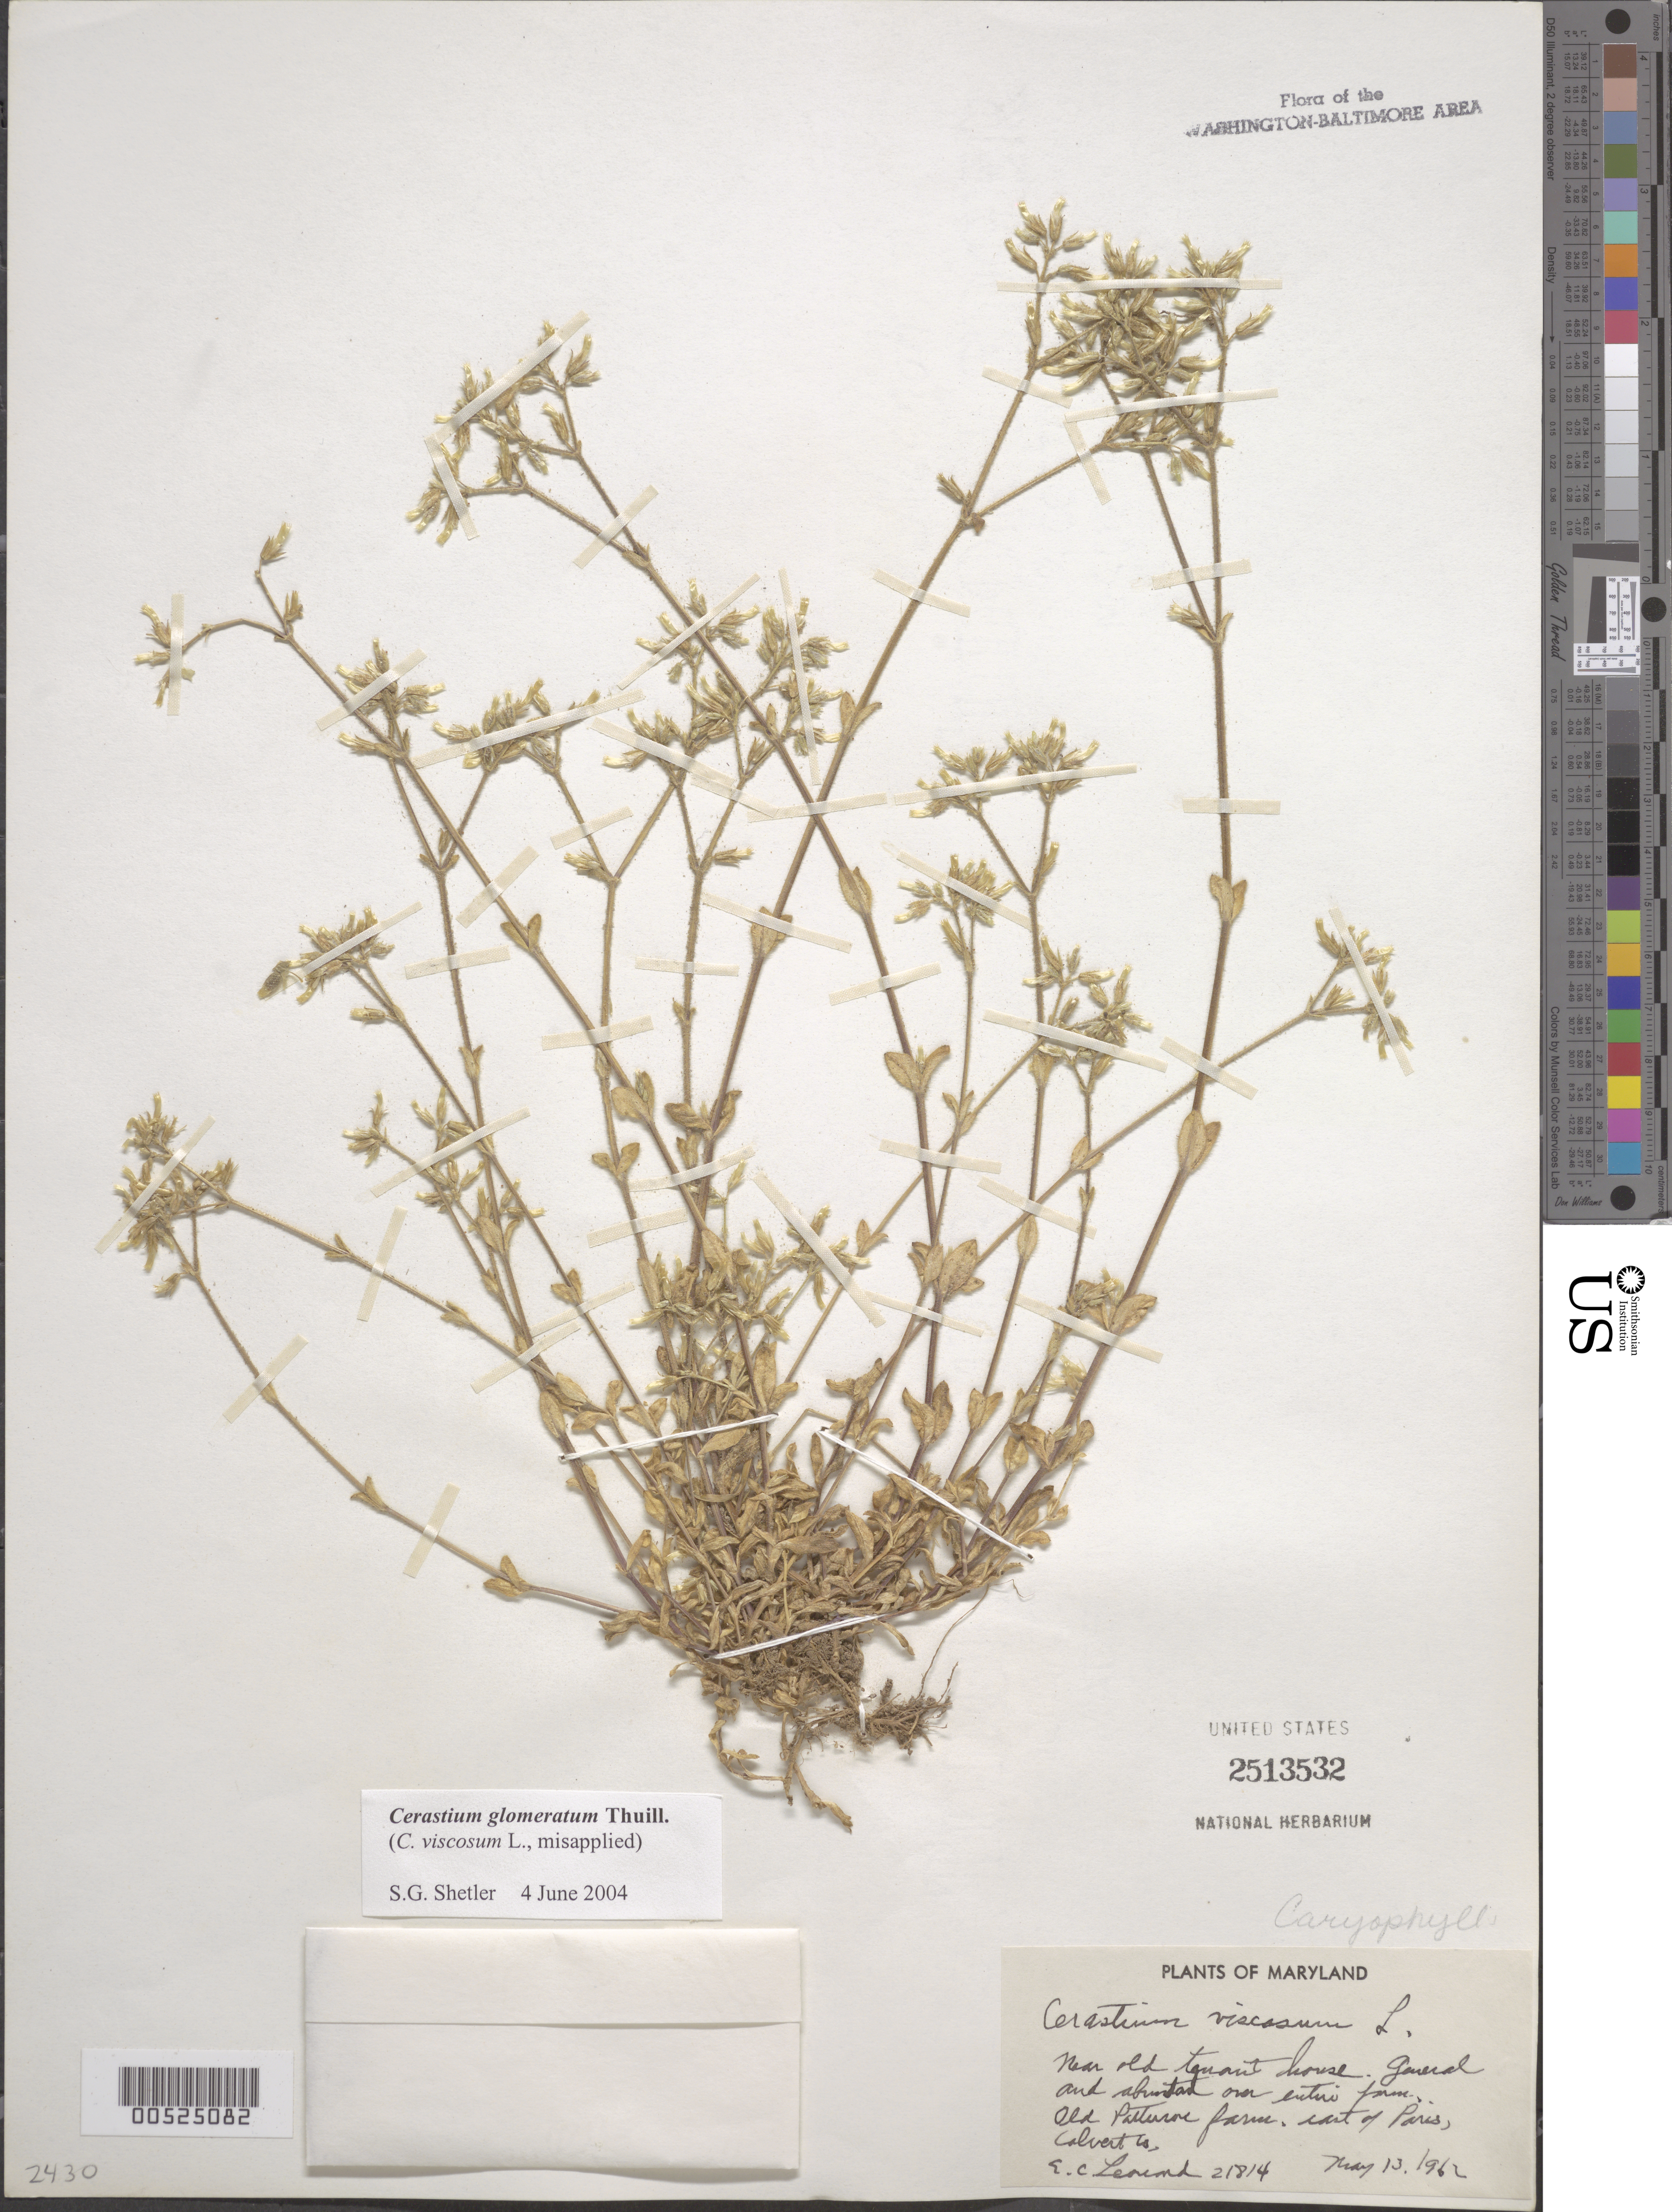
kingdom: Plantae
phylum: Tracheophyta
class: Magnoliopsida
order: Caryophyllales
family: Caryophyllaceae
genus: Cerastium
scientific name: Cerastium glomeratum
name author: Thuill.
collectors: E. C. Leonard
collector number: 21814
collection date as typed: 13 May 1962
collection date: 1962-05-13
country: United States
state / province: Maryland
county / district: Calvert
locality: Paris, E Of, old pasture farm.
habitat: General and abundant on entire farm. Near old tenant house.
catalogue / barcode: US 2513532